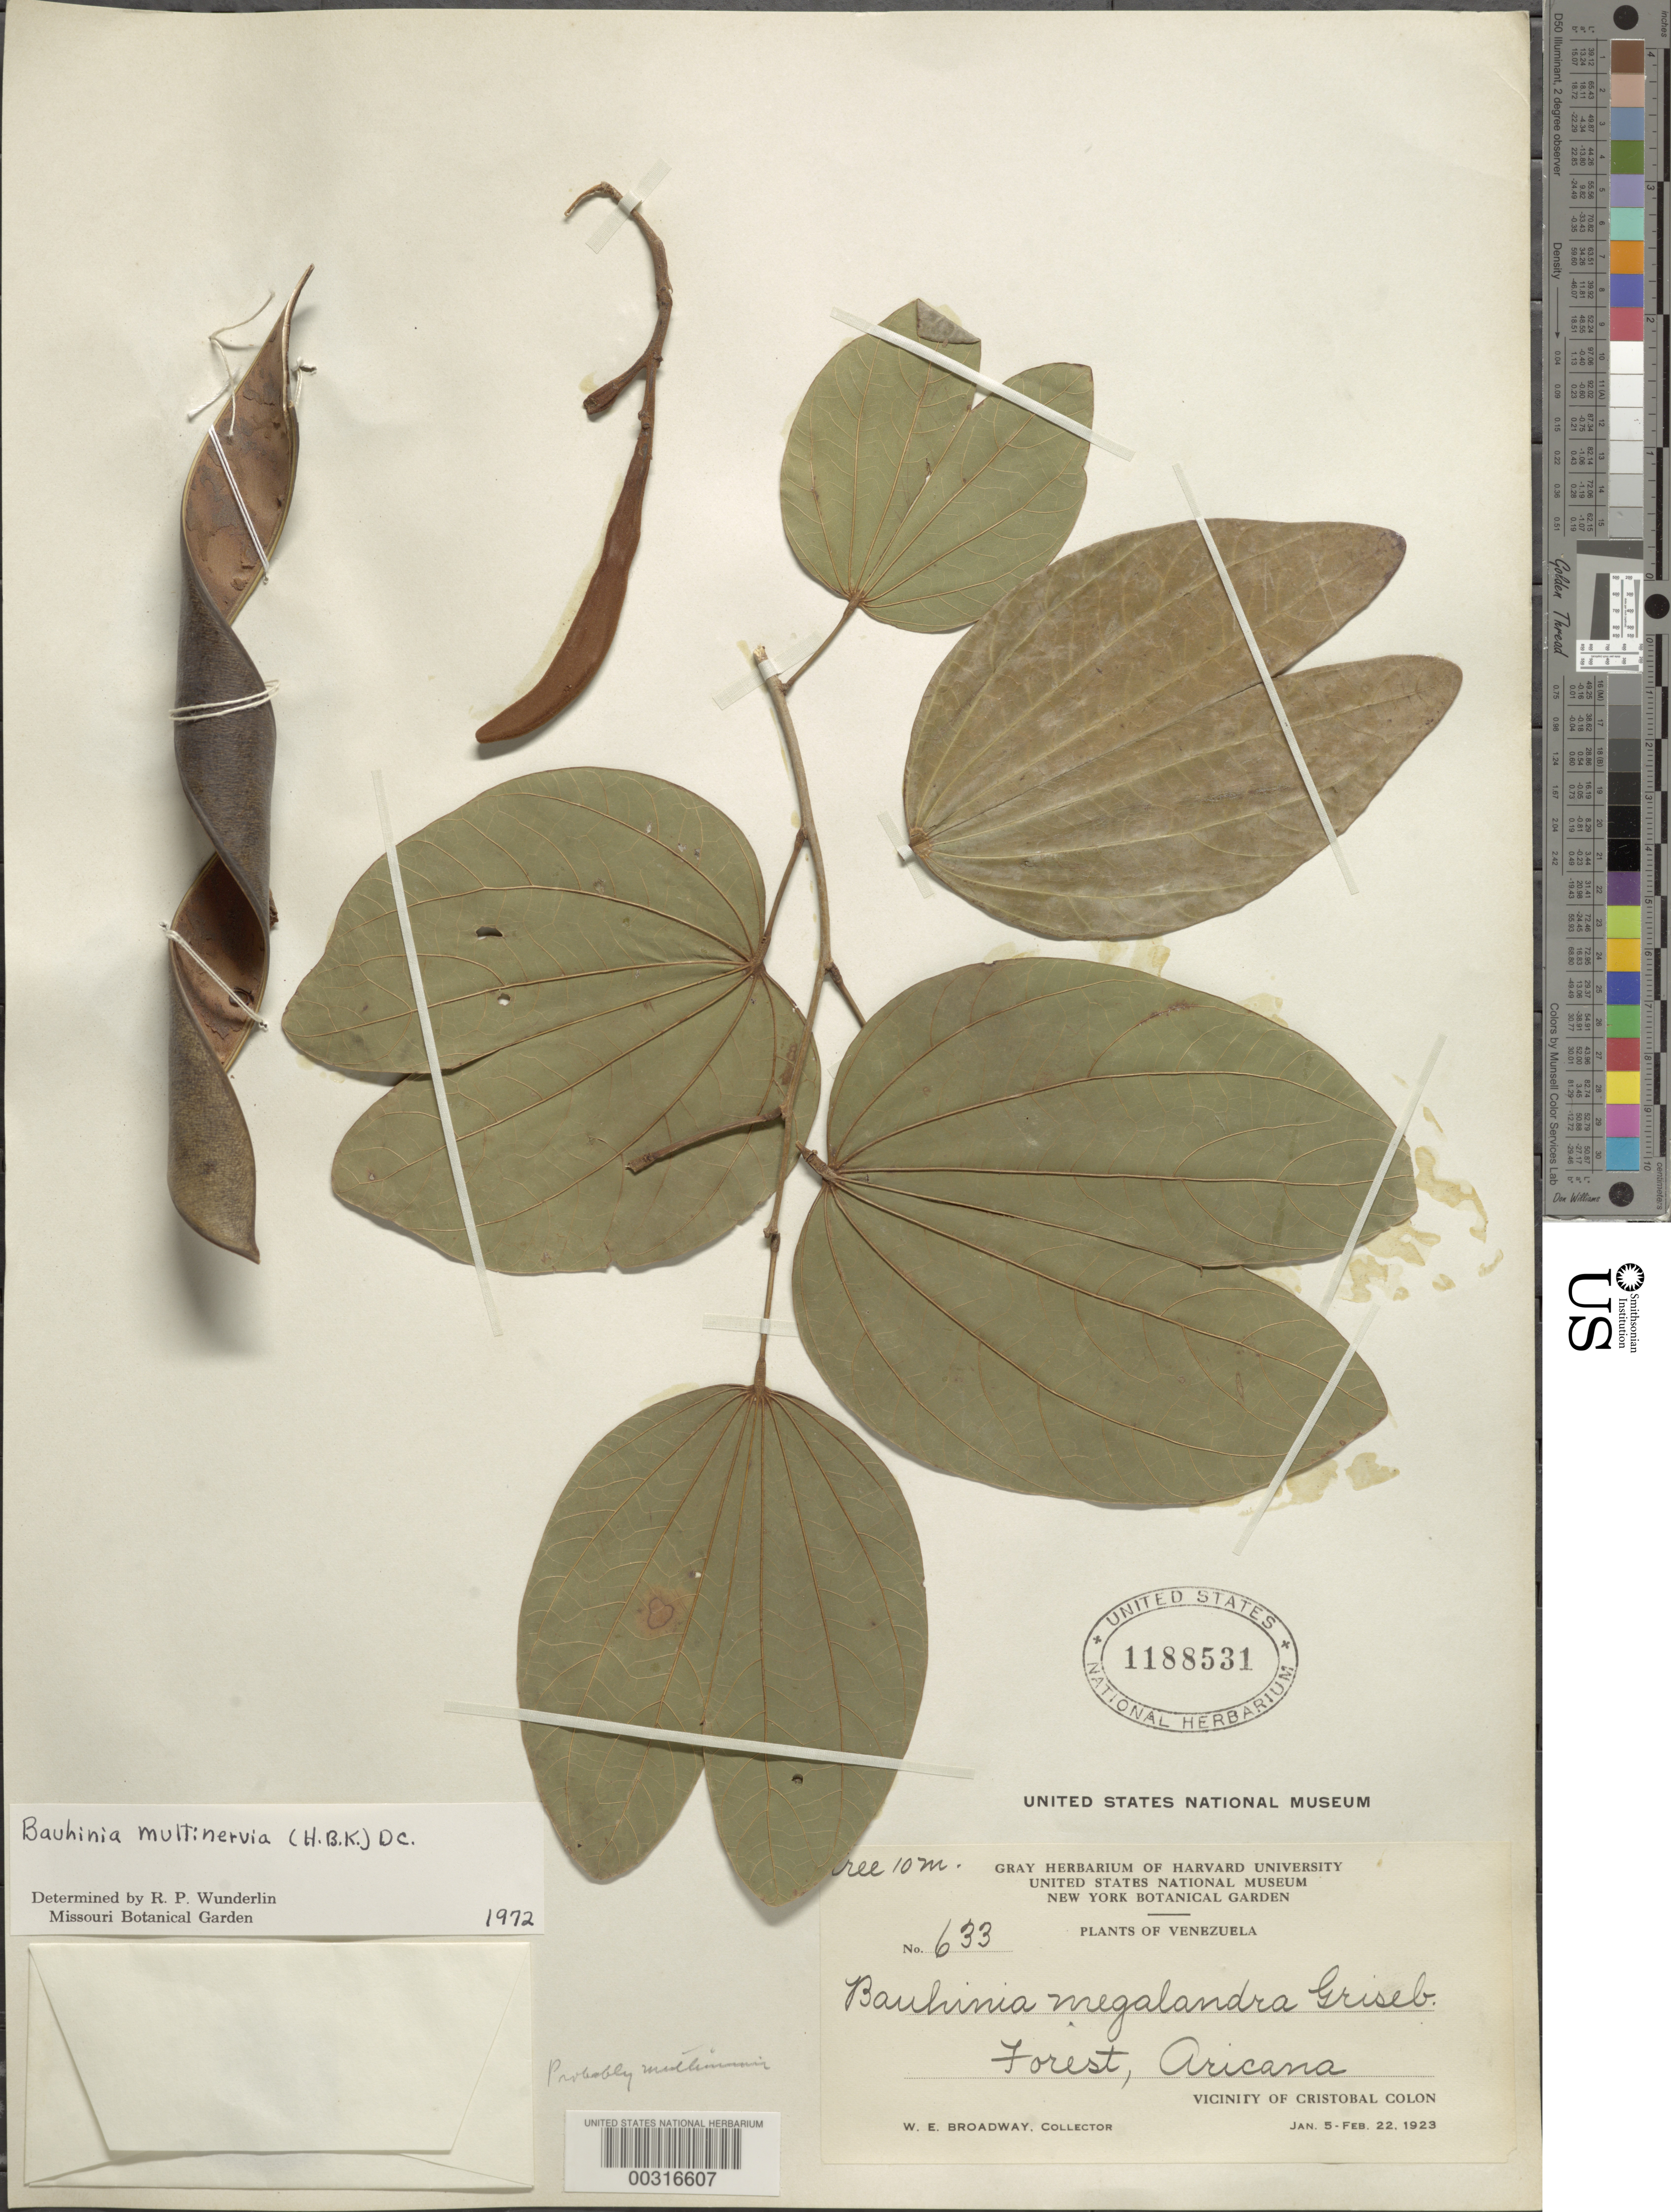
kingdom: Plantae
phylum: Tracheophyta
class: Magnoliopsida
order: Fabales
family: Fabaceae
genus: Bauhinia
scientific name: Bauhinia multinervia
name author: (Kunth) DC.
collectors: W. E. Broadway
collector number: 633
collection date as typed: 05 Jan 1923 to 22 Feb 1923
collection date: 1923-01-05/1923-02-22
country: Venezuela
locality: Aricana, vicinity of cristobal colon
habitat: Forest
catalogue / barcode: US 1188531